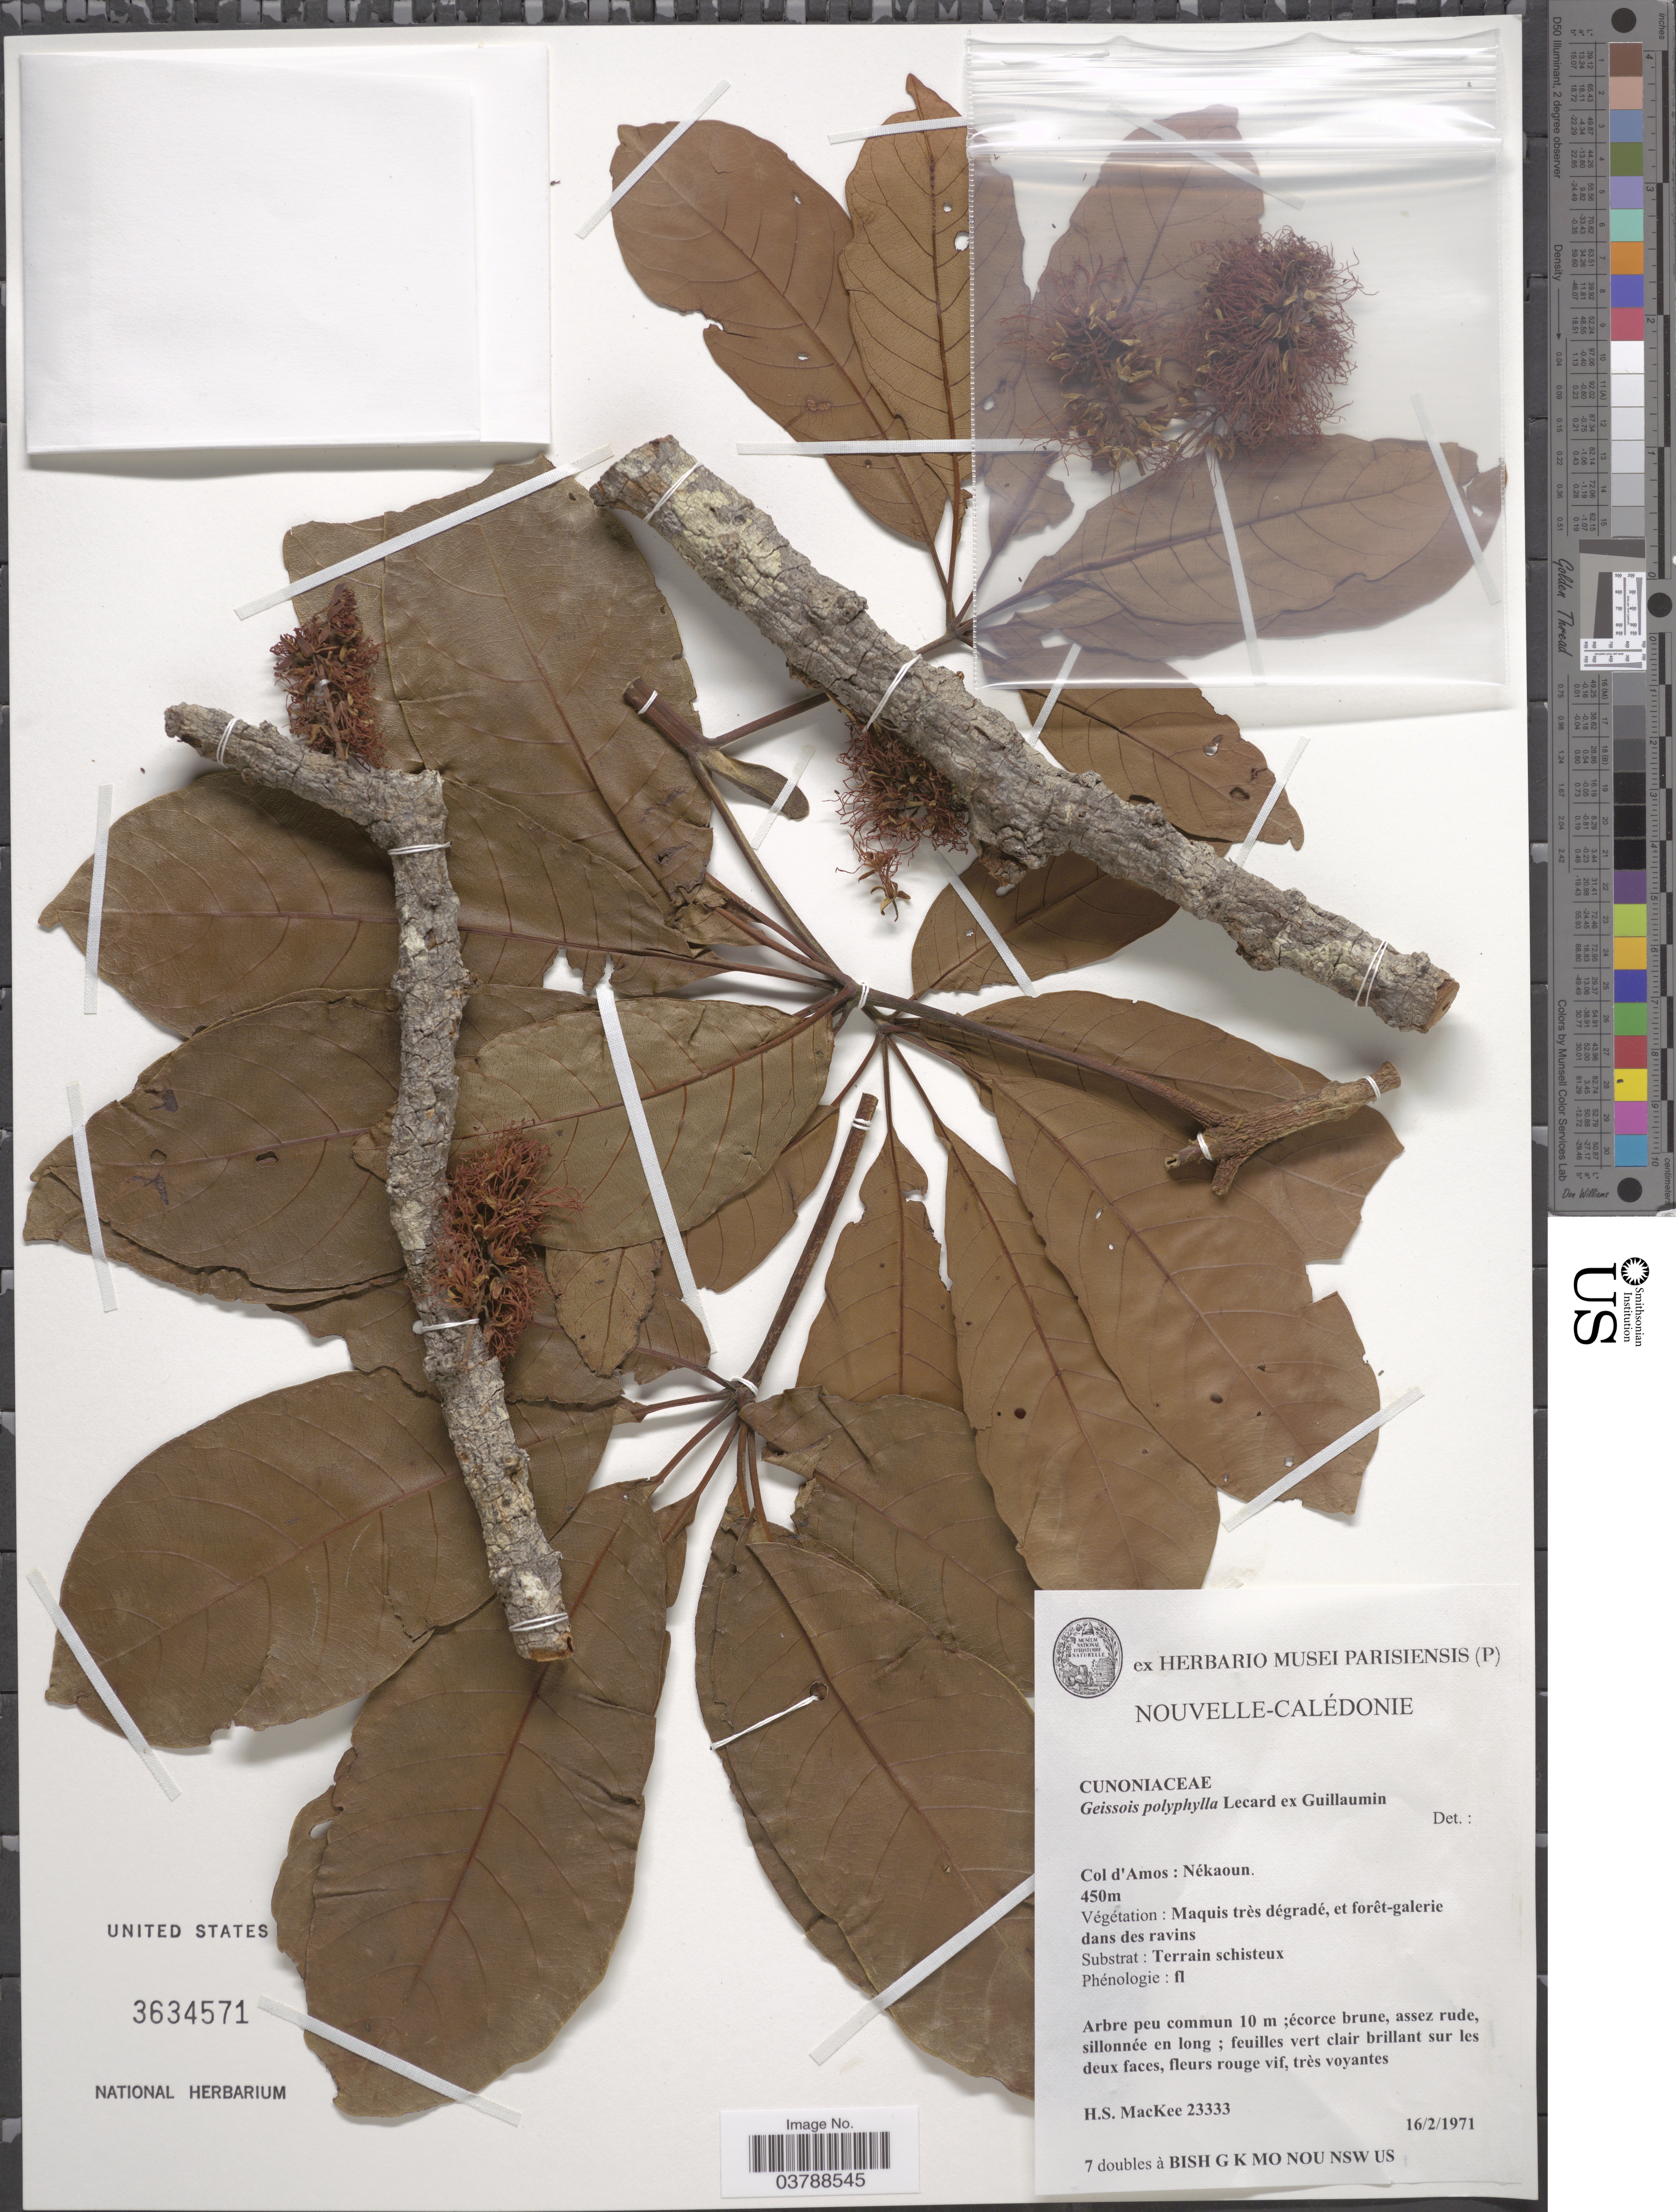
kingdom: Plantae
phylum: Tracheophyta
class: Magnoliopsida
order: Oxalidales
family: Cunoniaceae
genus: Geissois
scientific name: Geissois polyphylla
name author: Guillaumin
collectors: H. S. McKee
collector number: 23333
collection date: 1971-02-16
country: New Caledonia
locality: Nouvelle- Calédonie. Col d'Amos: Nékaoun.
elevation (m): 450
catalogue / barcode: US 3634571